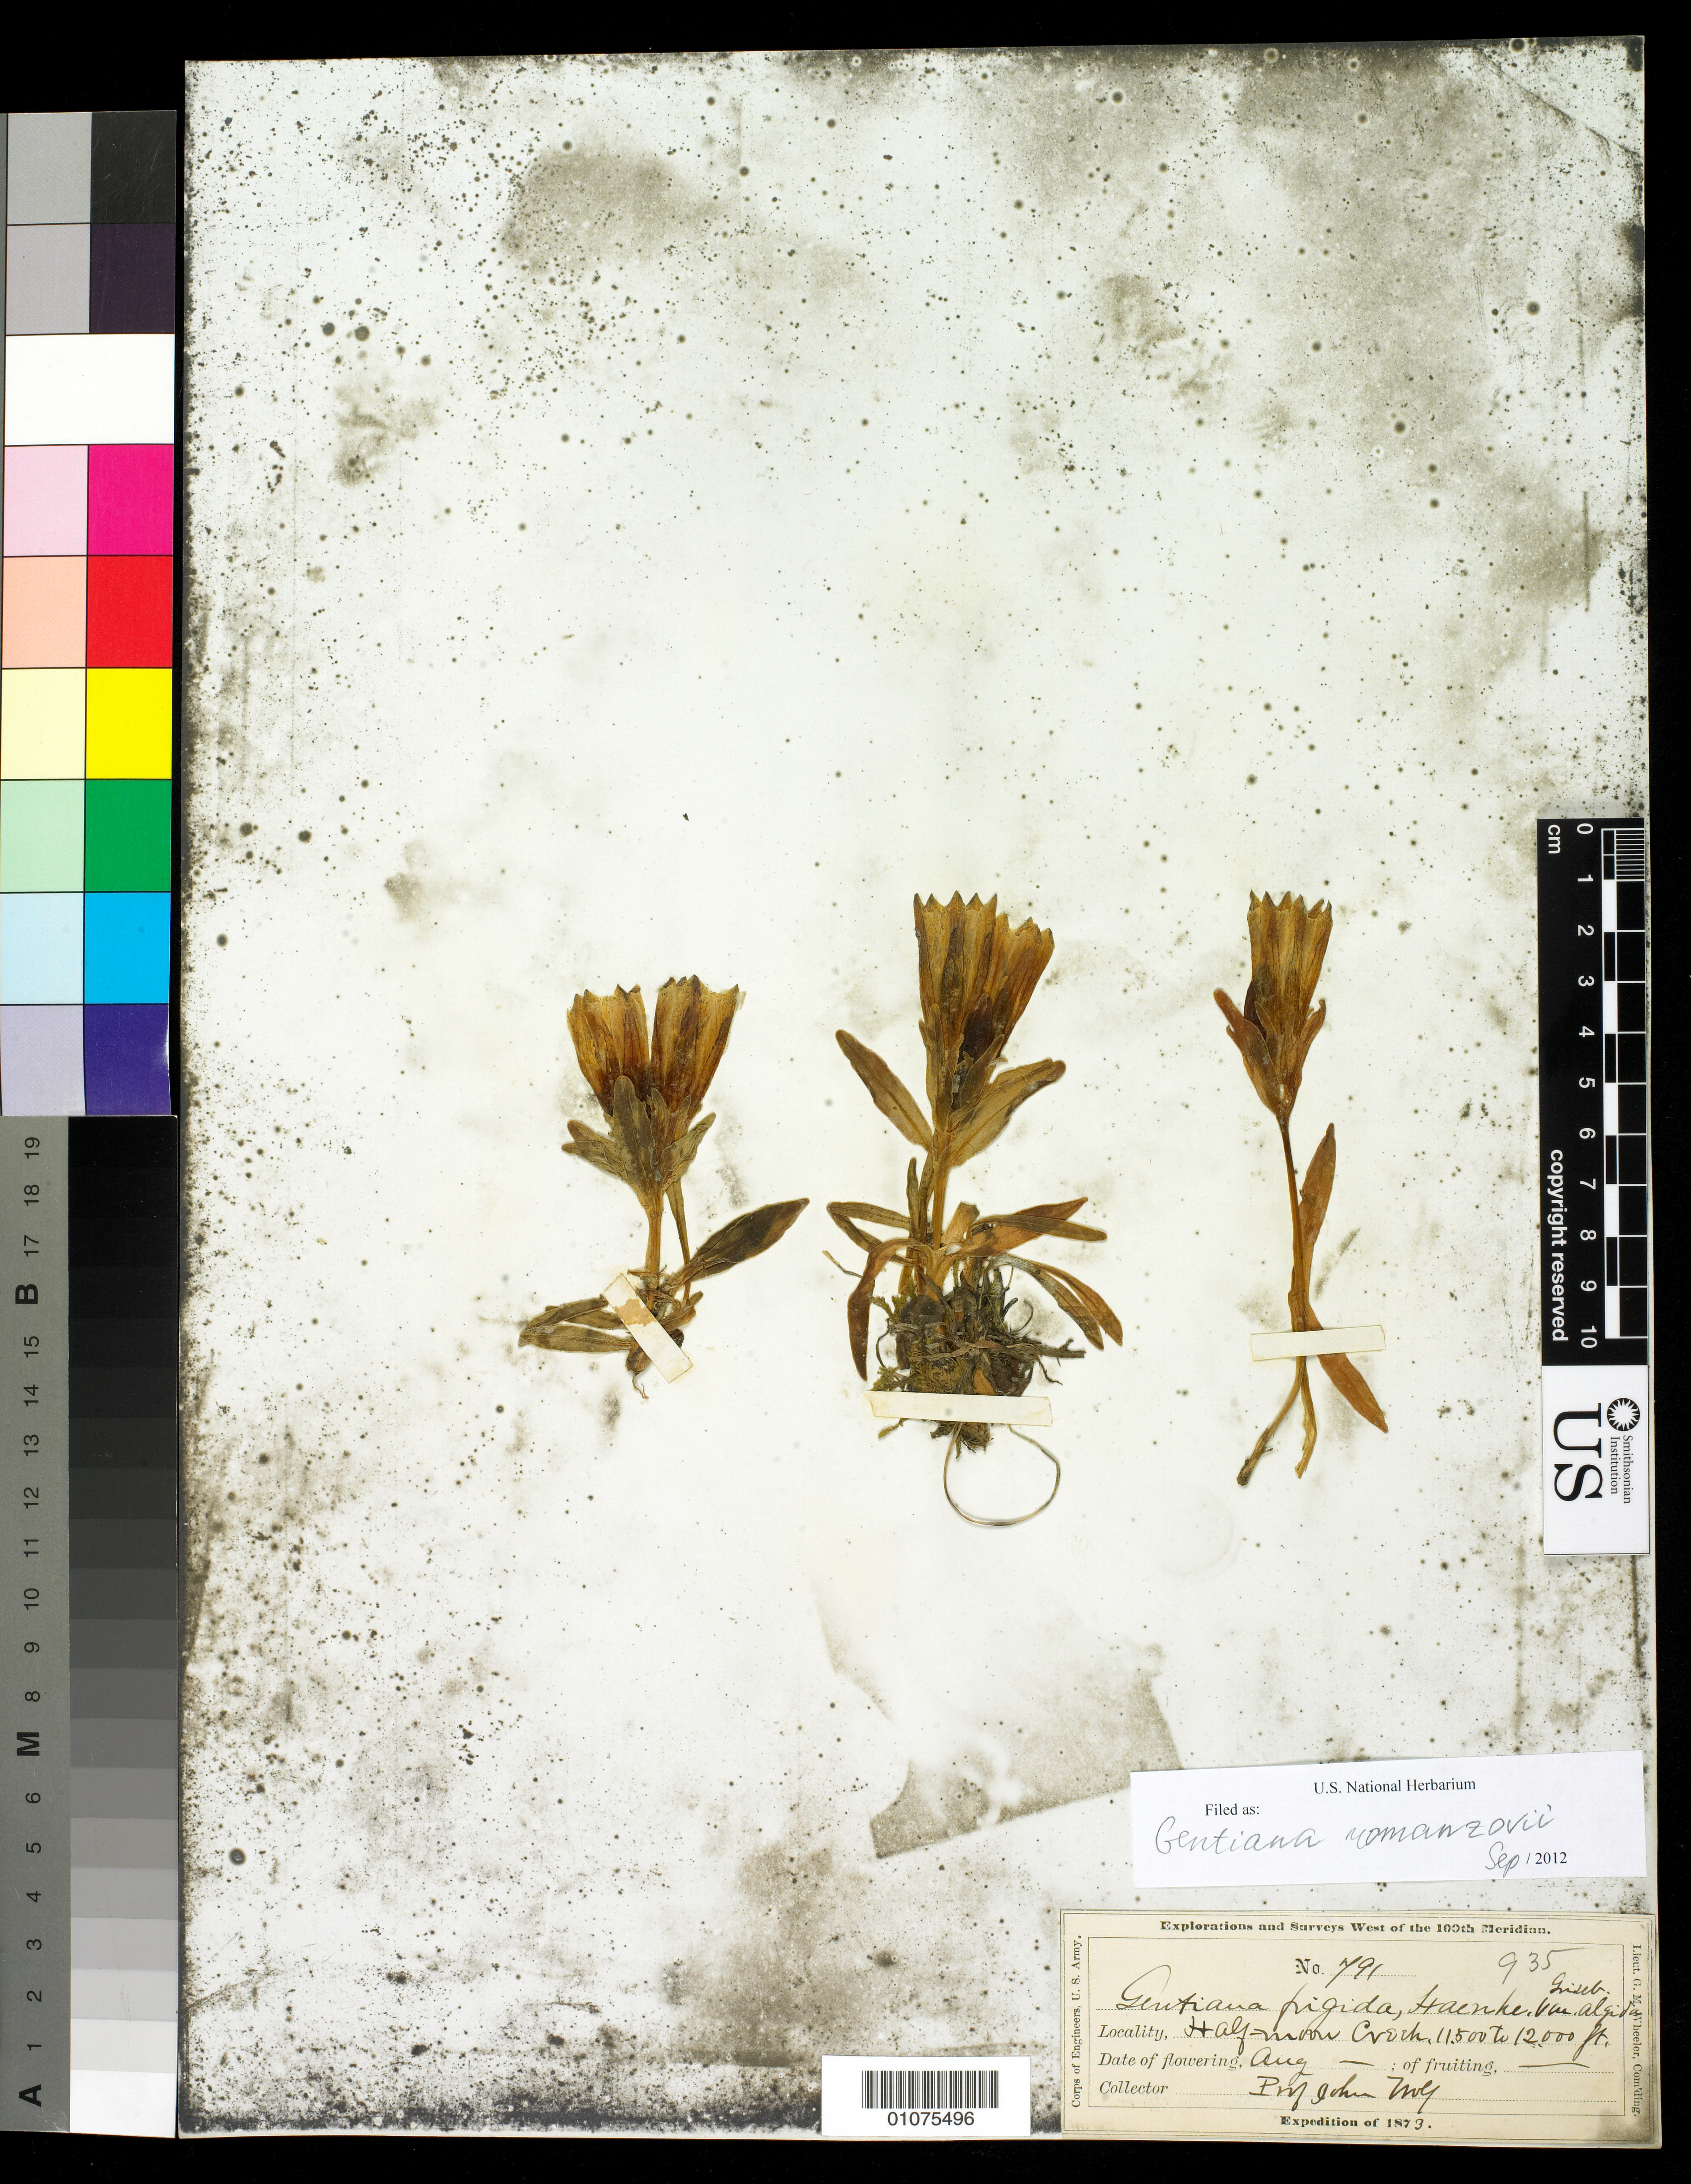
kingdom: Plantae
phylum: Tracheophyta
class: Magnoliopsida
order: Gentianales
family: Gentianaceae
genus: Gentiana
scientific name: Gentiana romanzovii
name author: Ledeb. ex Bunge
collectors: J. Wolf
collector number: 791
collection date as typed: Aug 1873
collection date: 1873-08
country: United States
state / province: Colorado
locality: Half Moon Creek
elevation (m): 3505